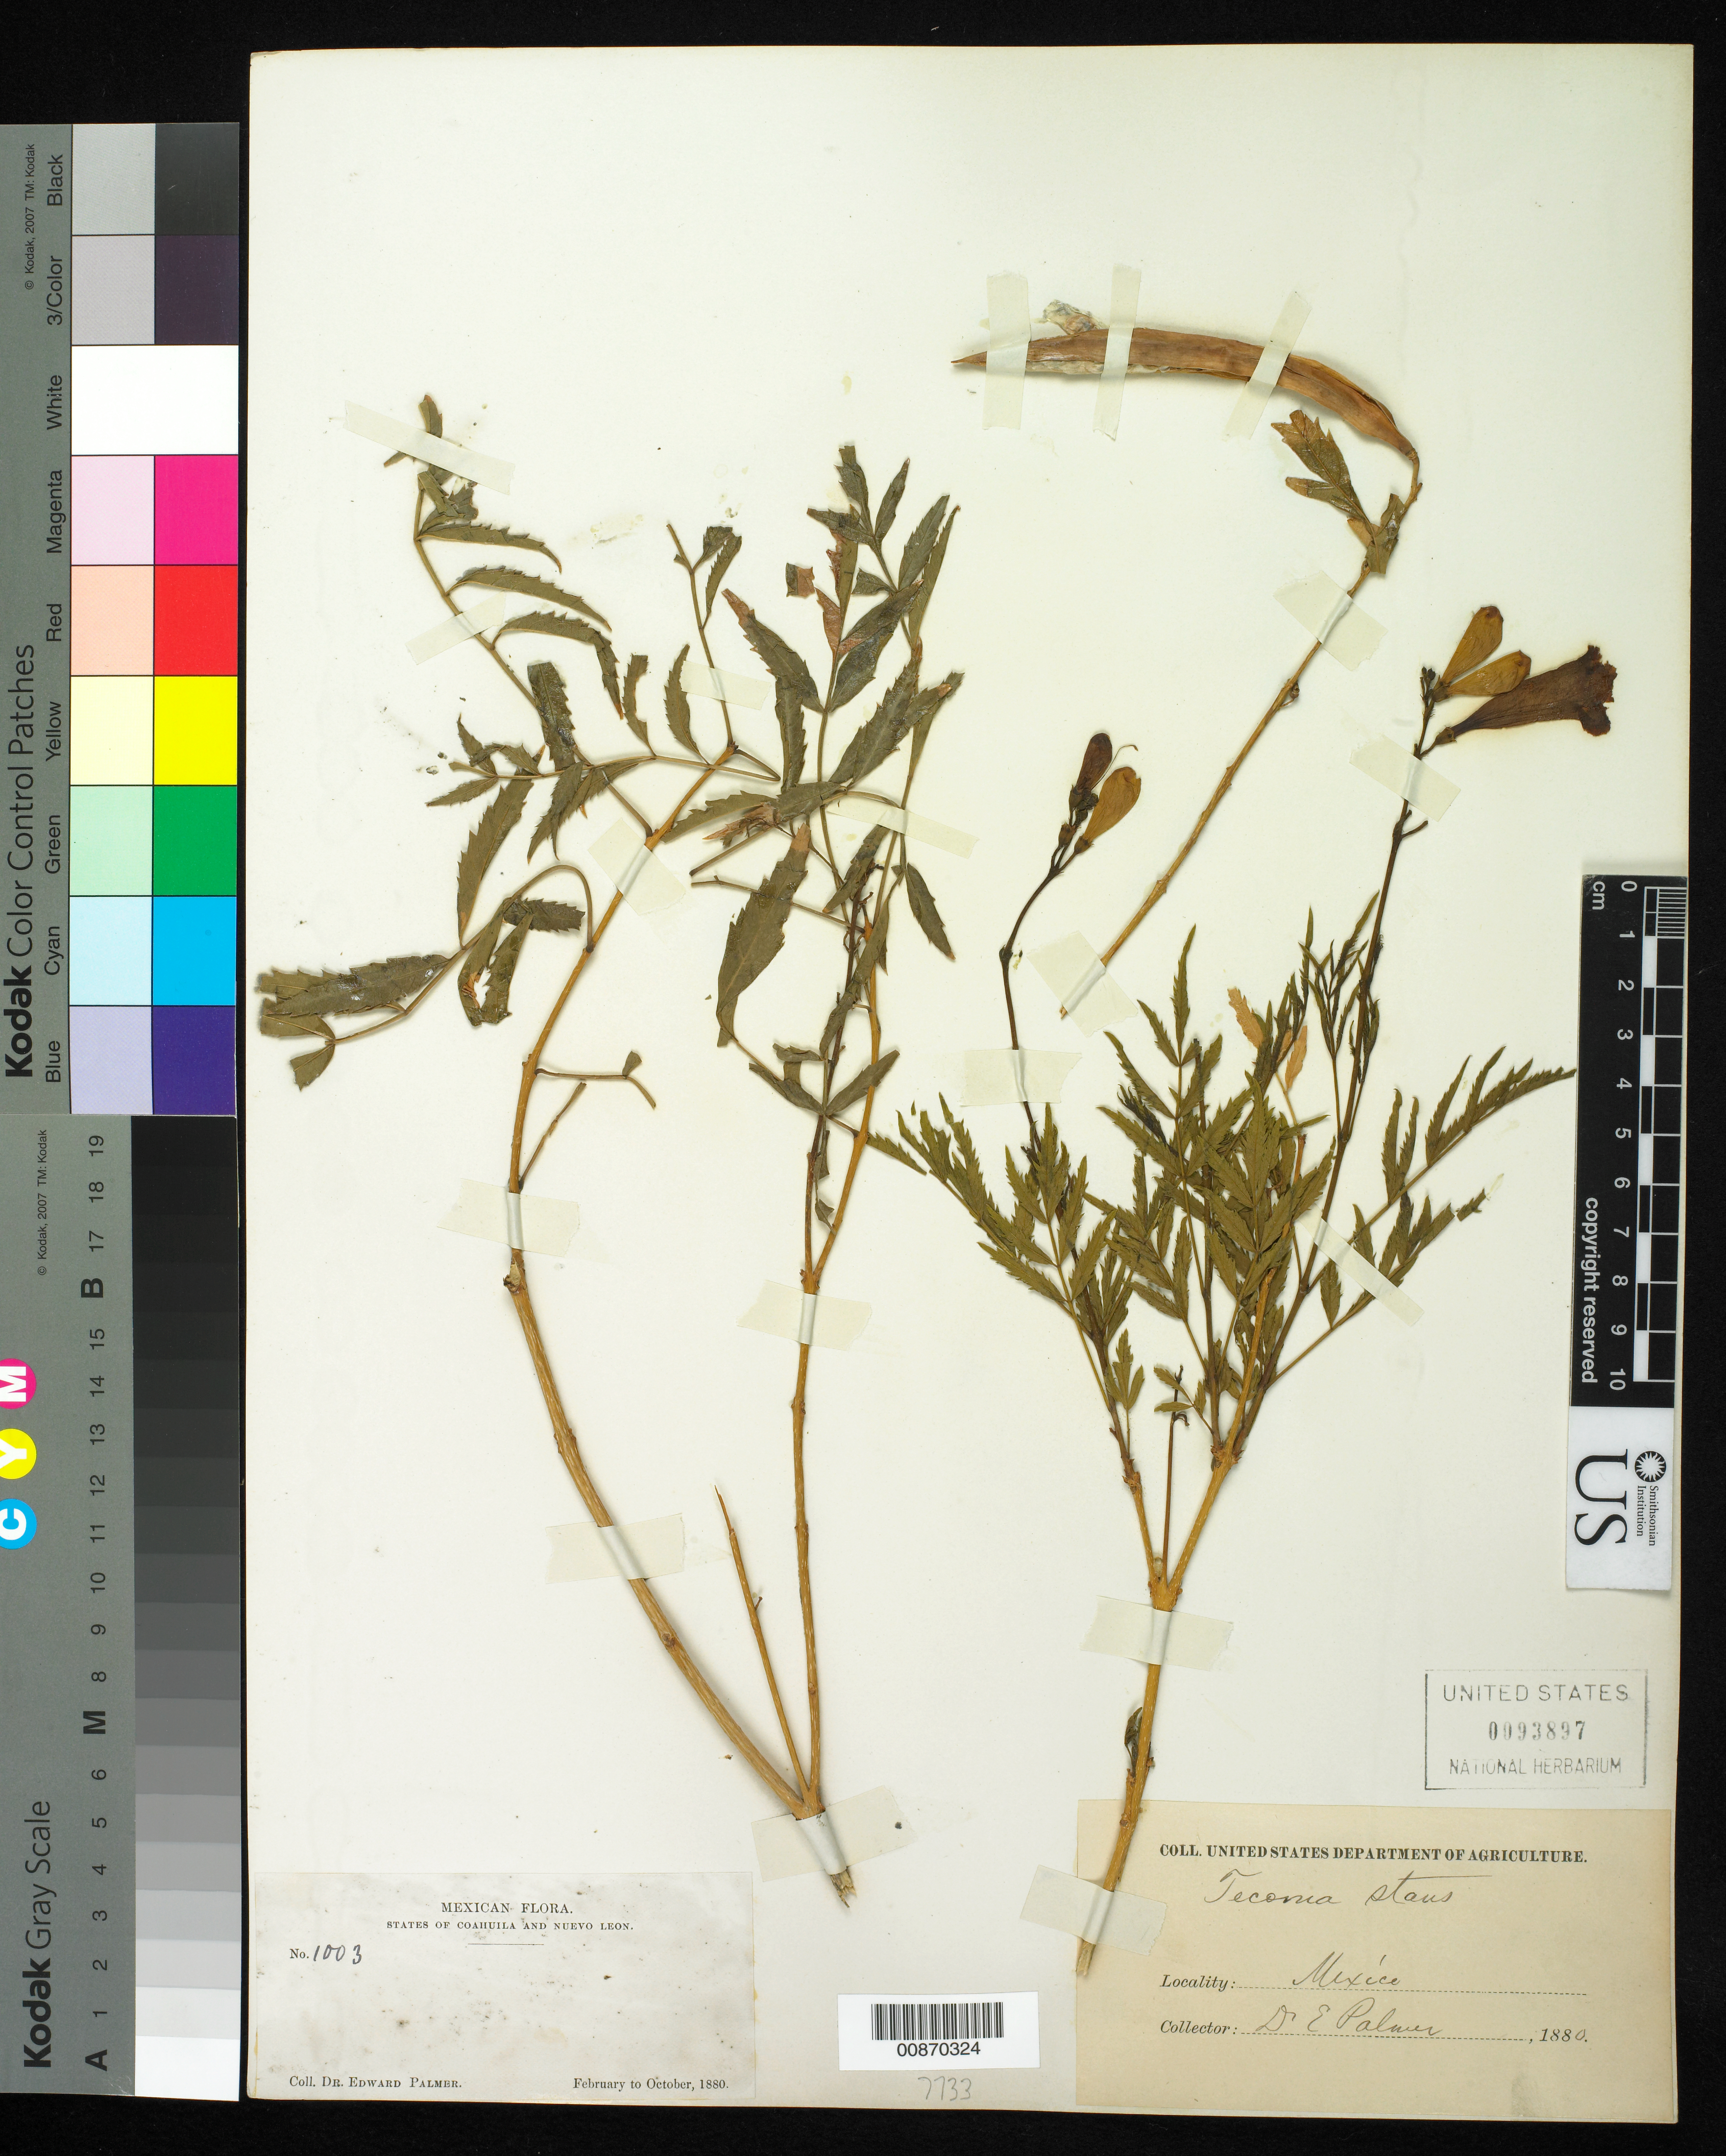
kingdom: Plantae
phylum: Tracheophyta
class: Magnoliopsida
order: Lamiales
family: Bignoniaceae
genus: Tecoma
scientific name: Tecoma stans var. angustata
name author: Rehder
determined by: Strong, M. T., (US), Smithsonian Institution - National Museum of Natural History (UNITED STATES)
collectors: E. Palmer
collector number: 1003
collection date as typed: Feb 1880 to -- Oct 1880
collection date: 1880-02/1880-10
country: Mexico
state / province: Coahuila / Nuevo León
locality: States of Coahuila and Nuevo León.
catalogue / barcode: US 93897